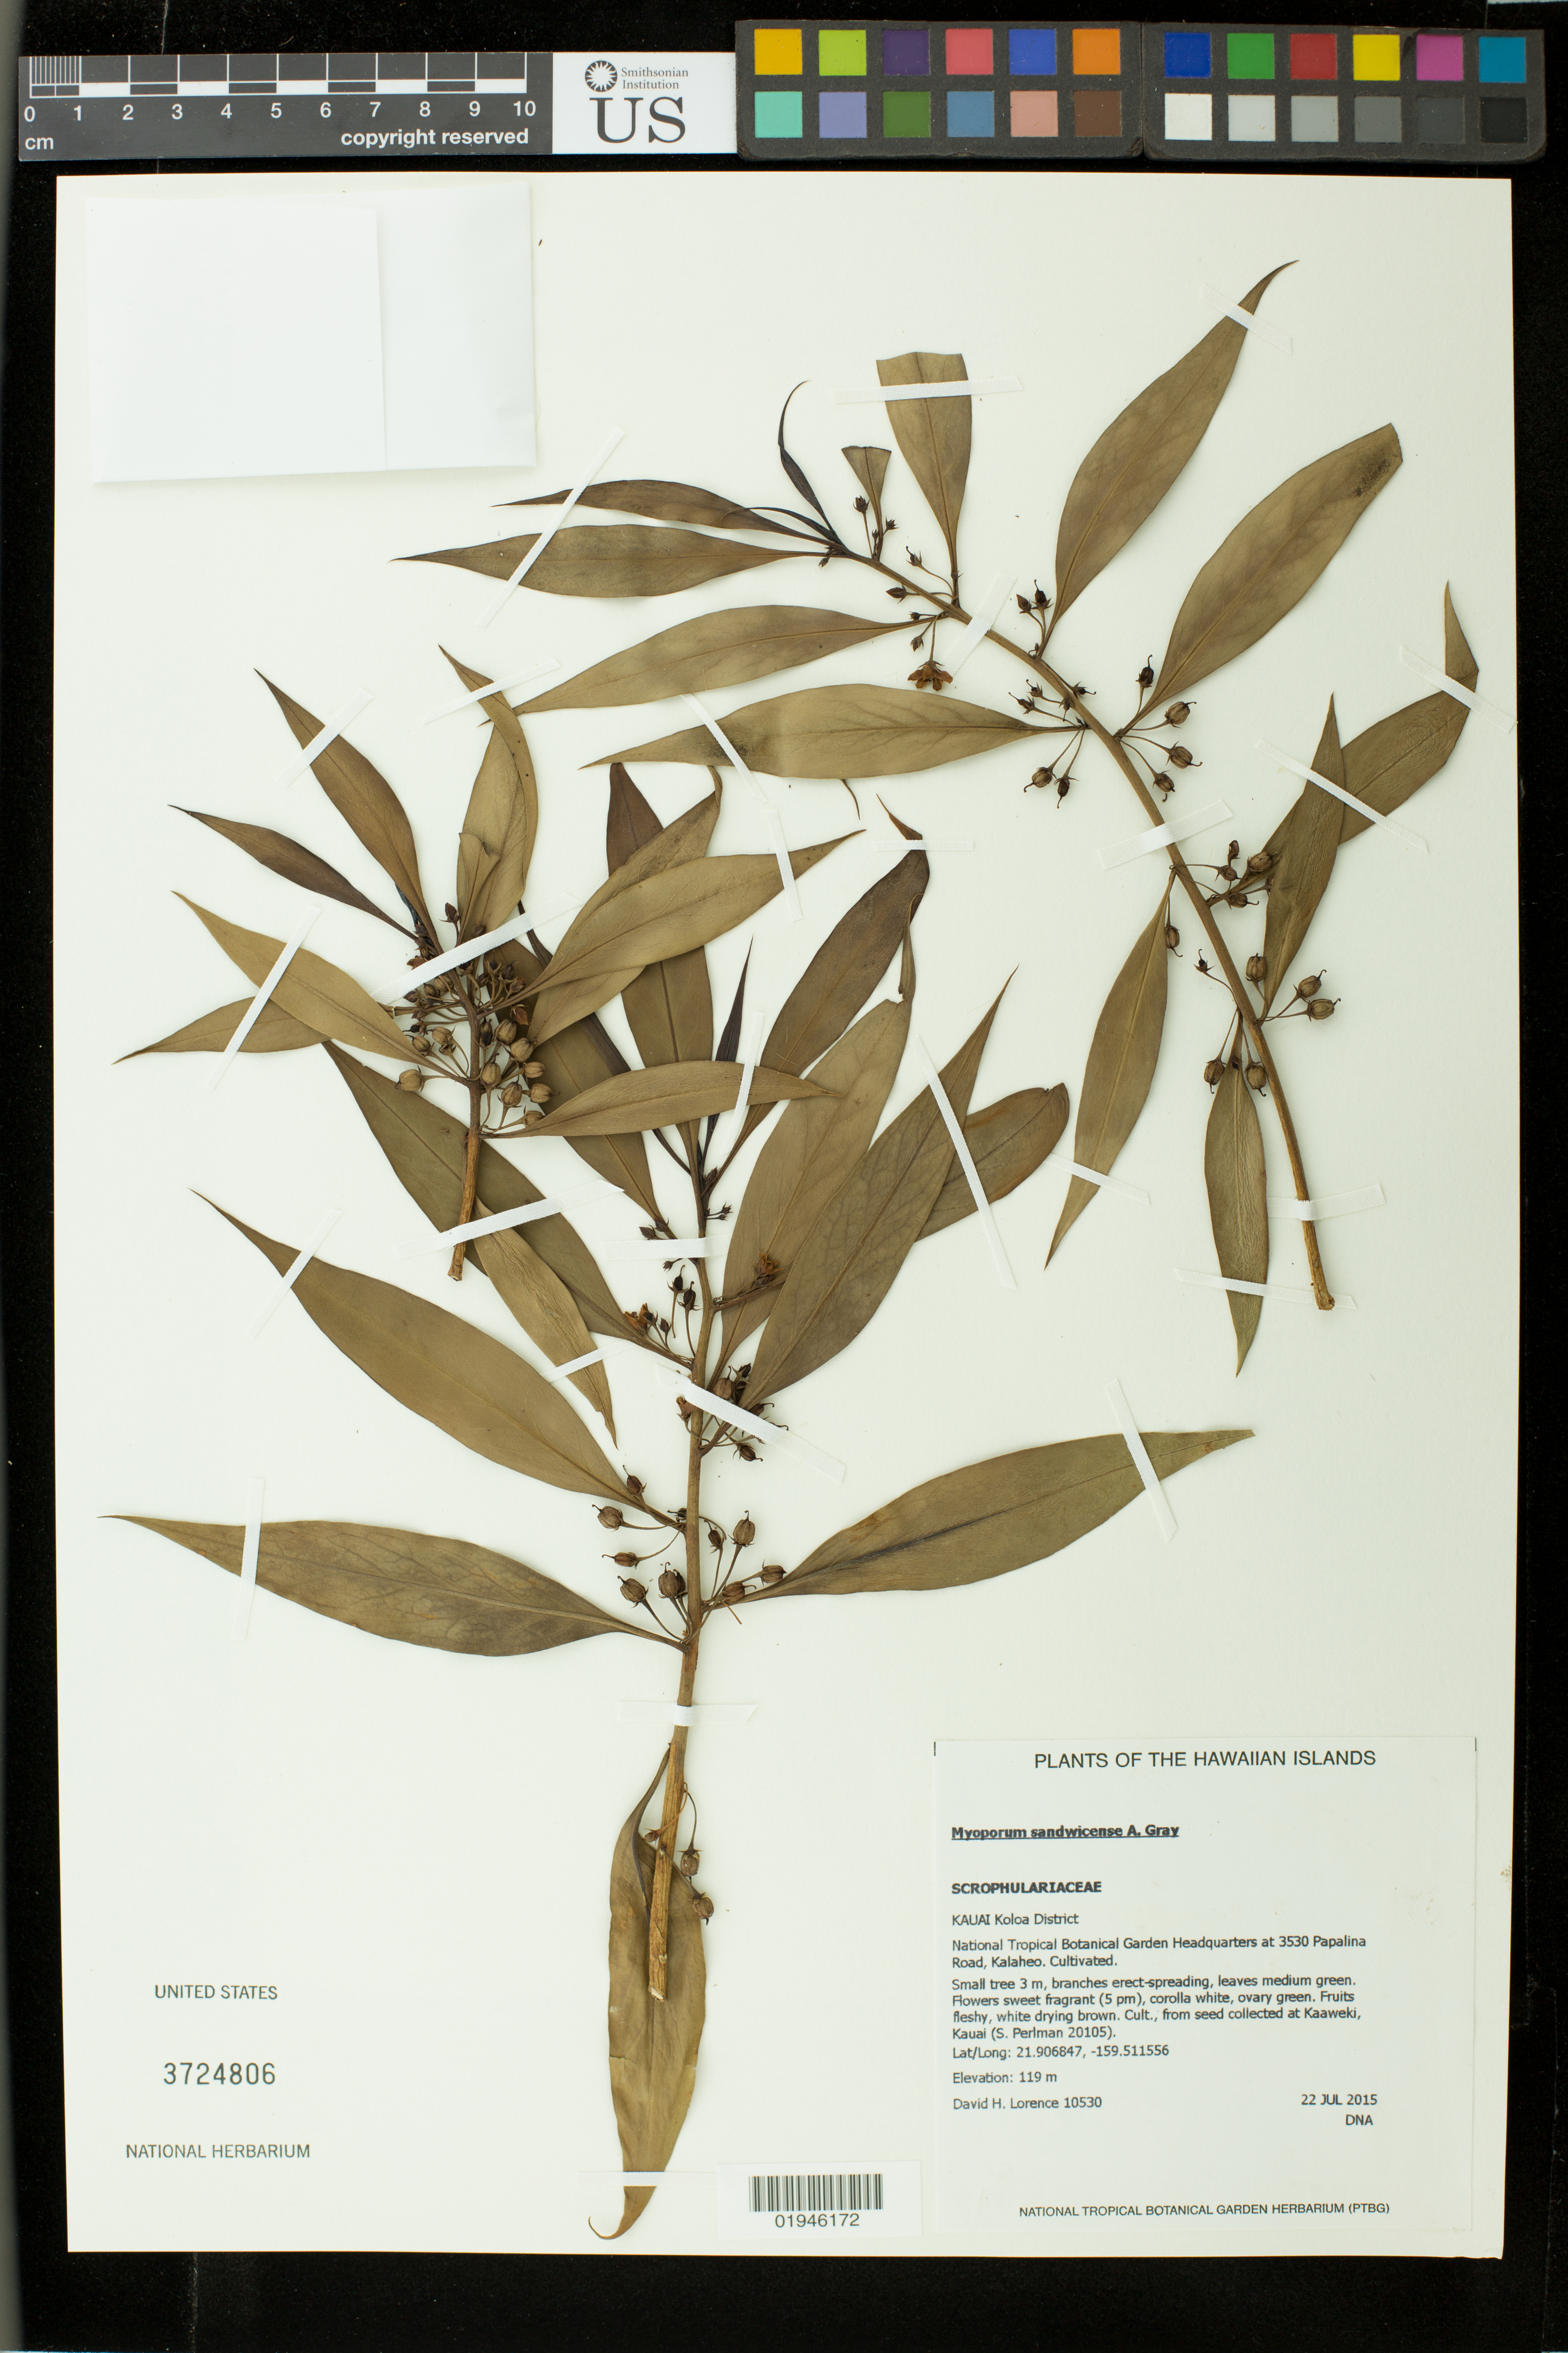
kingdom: Plantae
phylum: Tracheophyta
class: Magnoliopsida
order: Lamiales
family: Scrophulariaceae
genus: Myoporum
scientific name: Myoporum sandwicense subsp. sandwicense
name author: A. Gray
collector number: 10530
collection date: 2015-07-22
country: United States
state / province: Hawaii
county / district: Kauai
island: Kaua'i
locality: Koloa District, National Tropical Botanical Garden Headquarters at 3530 Papalina Road, Kalaheo.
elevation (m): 119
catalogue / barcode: US 3724806